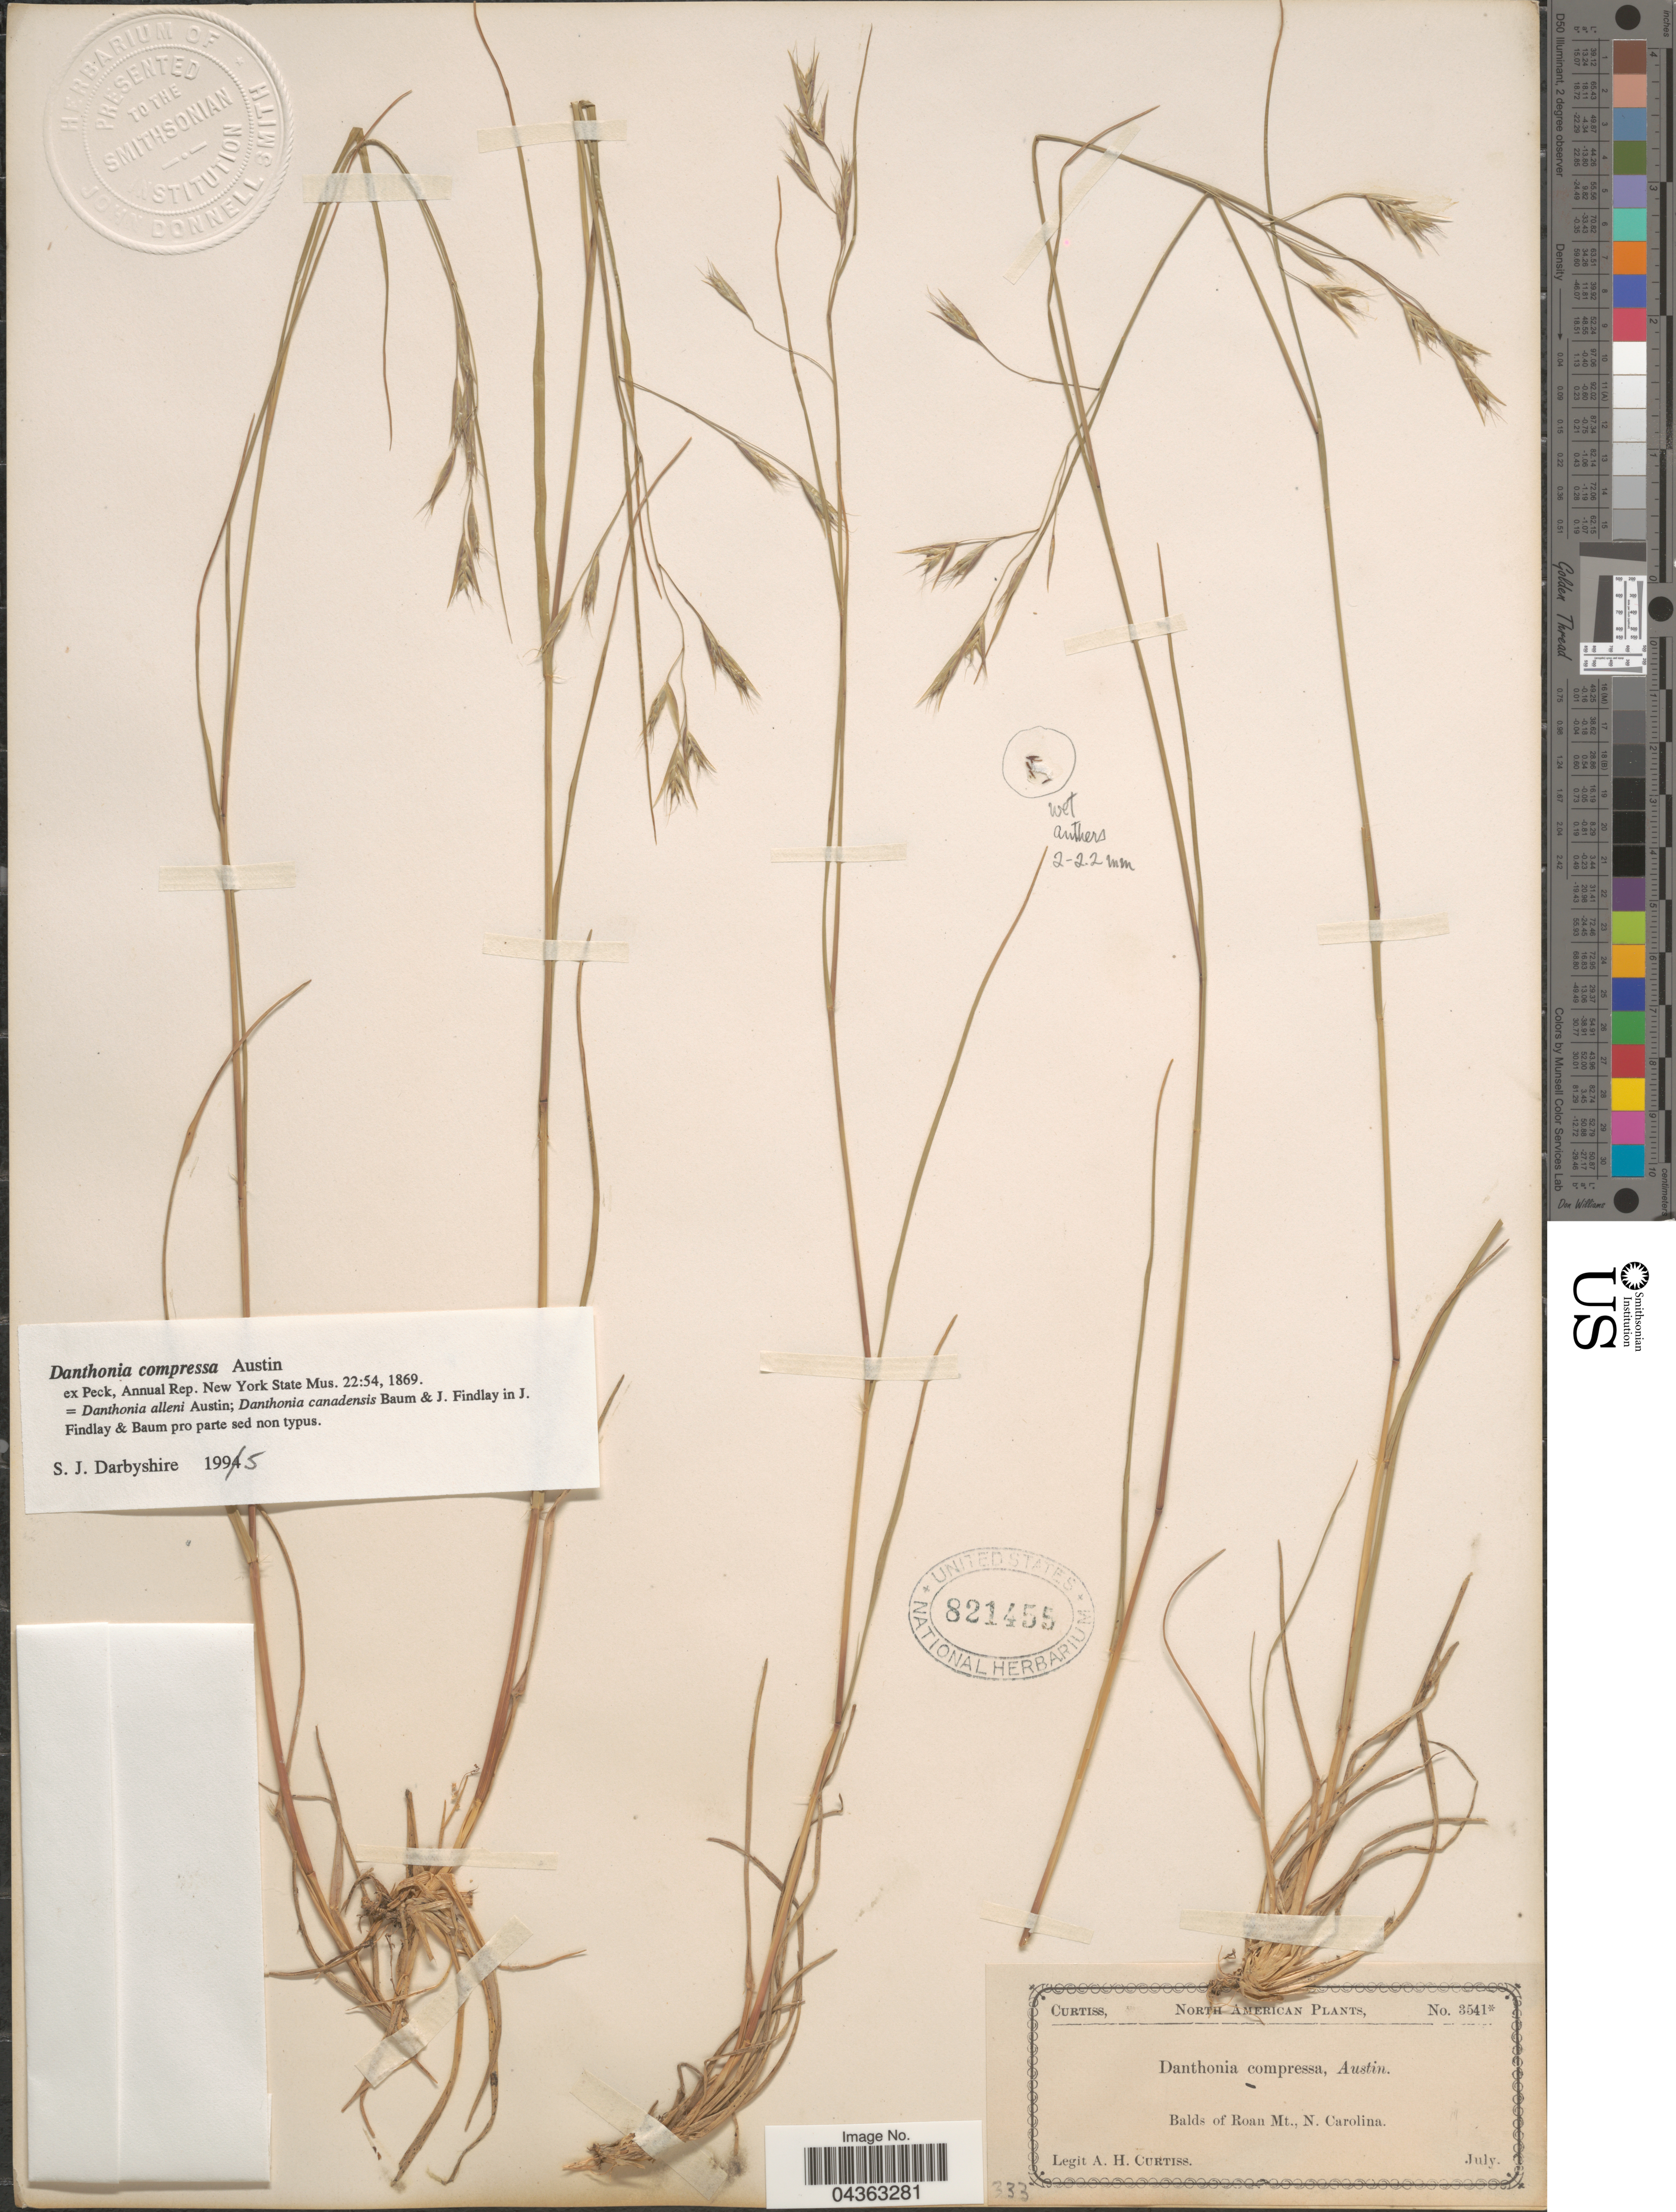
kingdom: Plantae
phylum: Tracheophyta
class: Liliopsida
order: Poales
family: Poaceae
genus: Danthonia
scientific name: Danthonia compressa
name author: Austin in F. Peck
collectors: A. H. Curtiss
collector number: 3541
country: United States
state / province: North Carolina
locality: Balds of Roan Mt.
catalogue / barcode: US 821455